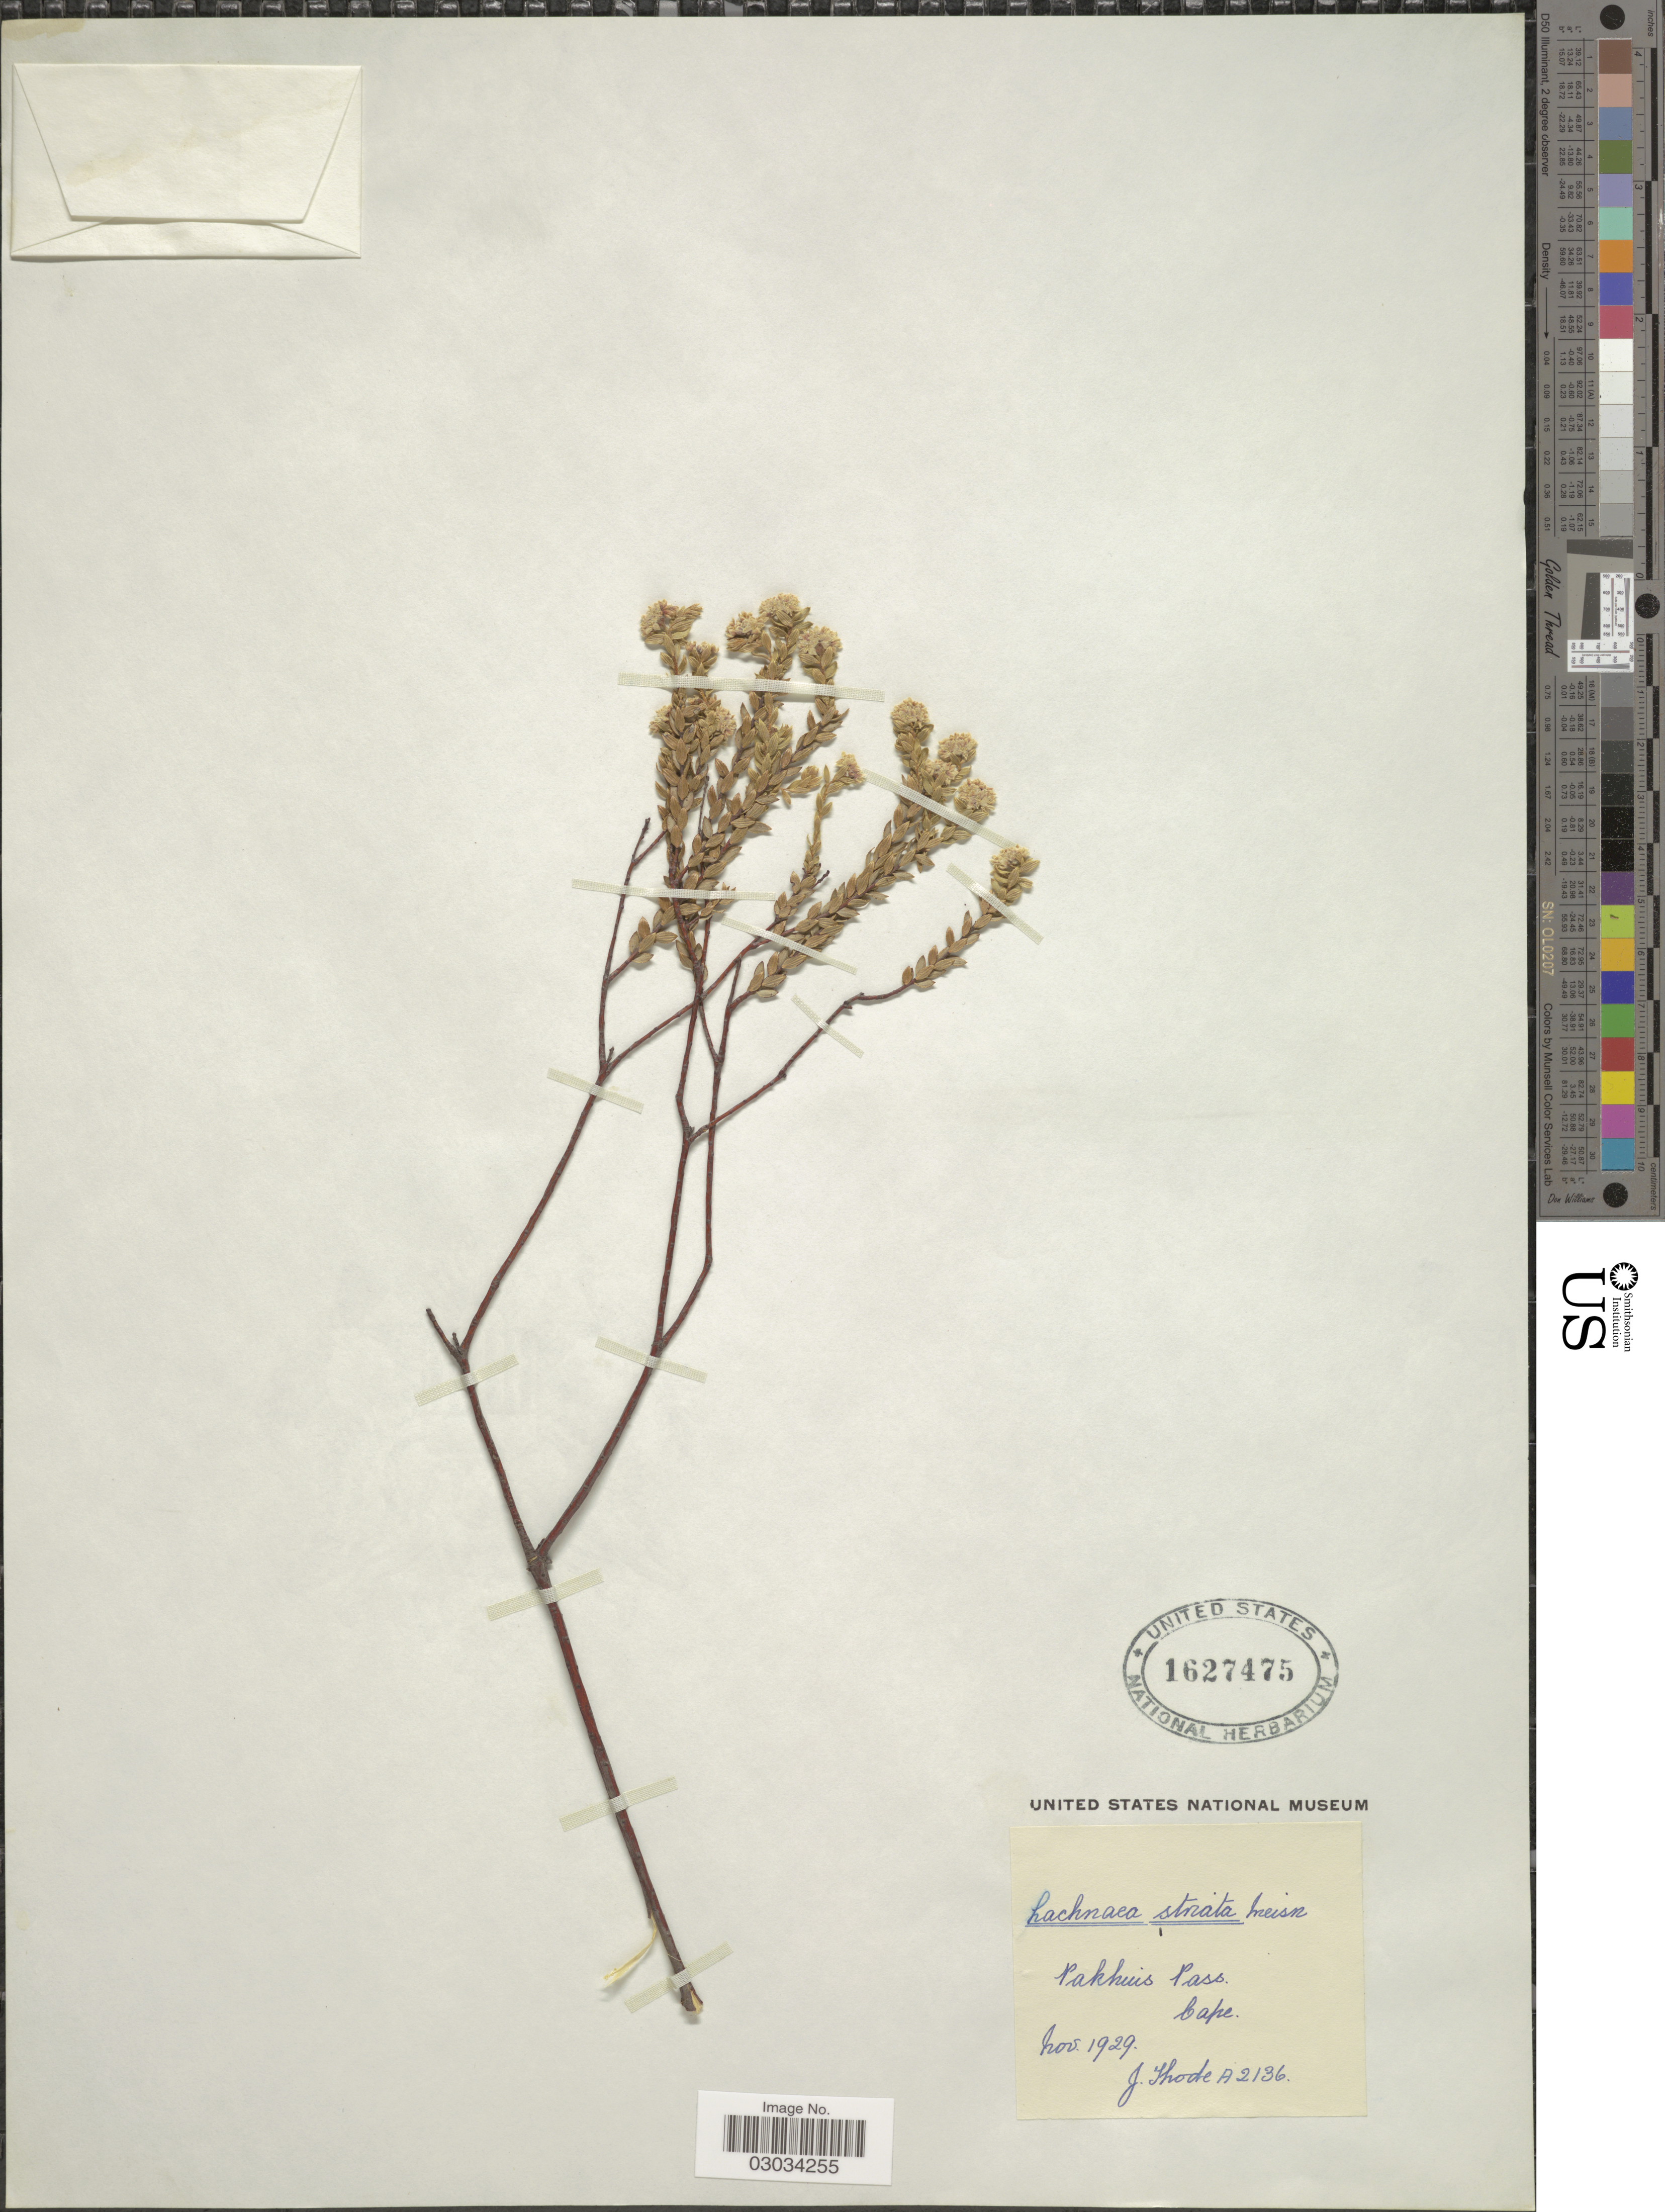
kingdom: Plantae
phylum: Tracheophyta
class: Magnoliopsida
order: Malvales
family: Thymelaeaceae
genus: Lachnaea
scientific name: Lachnaea striata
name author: (Lam.) Meisn.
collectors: J. Thode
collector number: A2136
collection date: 1929-11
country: South Africa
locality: Pakhuis Pass. Cape.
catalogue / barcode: US 1627475